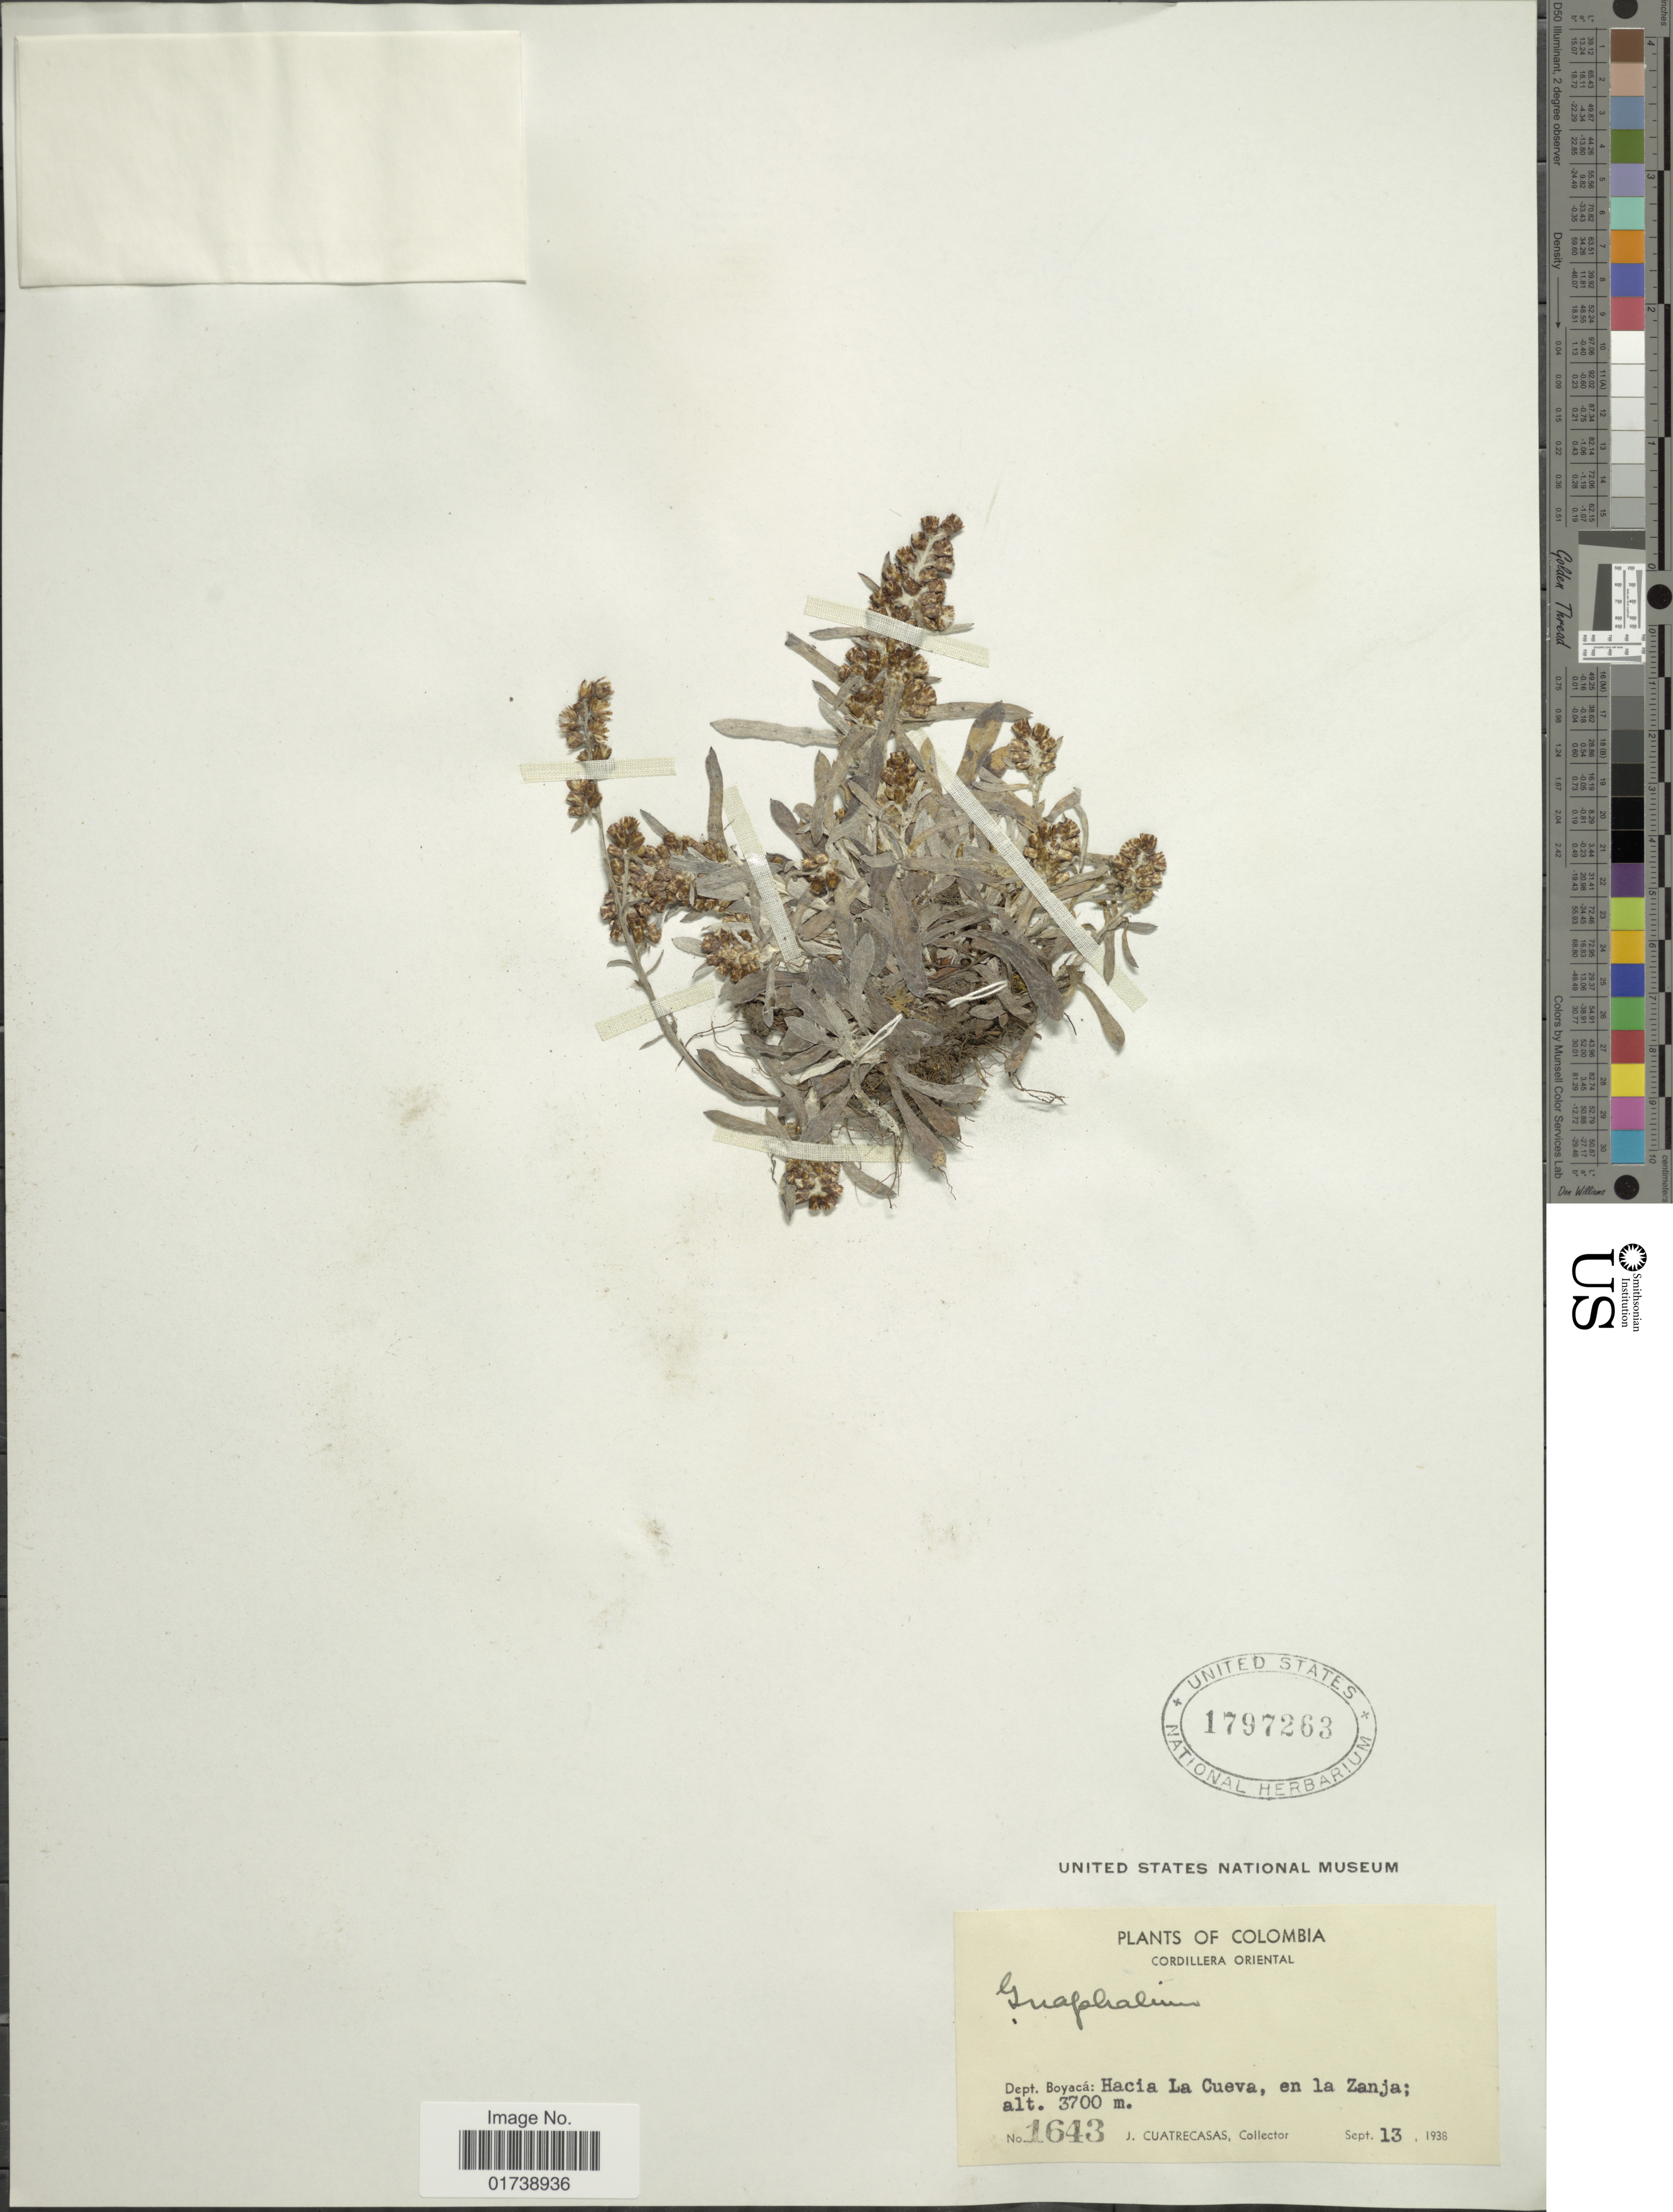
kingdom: Plantae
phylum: Tracheophyta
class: Magnoliopsida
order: Asterales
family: Asteraceae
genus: Gamochaeta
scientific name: Gamochaeta sp.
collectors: J. Cuatrecasas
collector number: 1643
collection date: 1938-09-13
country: Colombia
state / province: Boyacá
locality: Cordillera Oriental, Dept. Boyaca: Hacia La Cueva, en la Zanja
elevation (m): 3700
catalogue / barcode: US 1797263